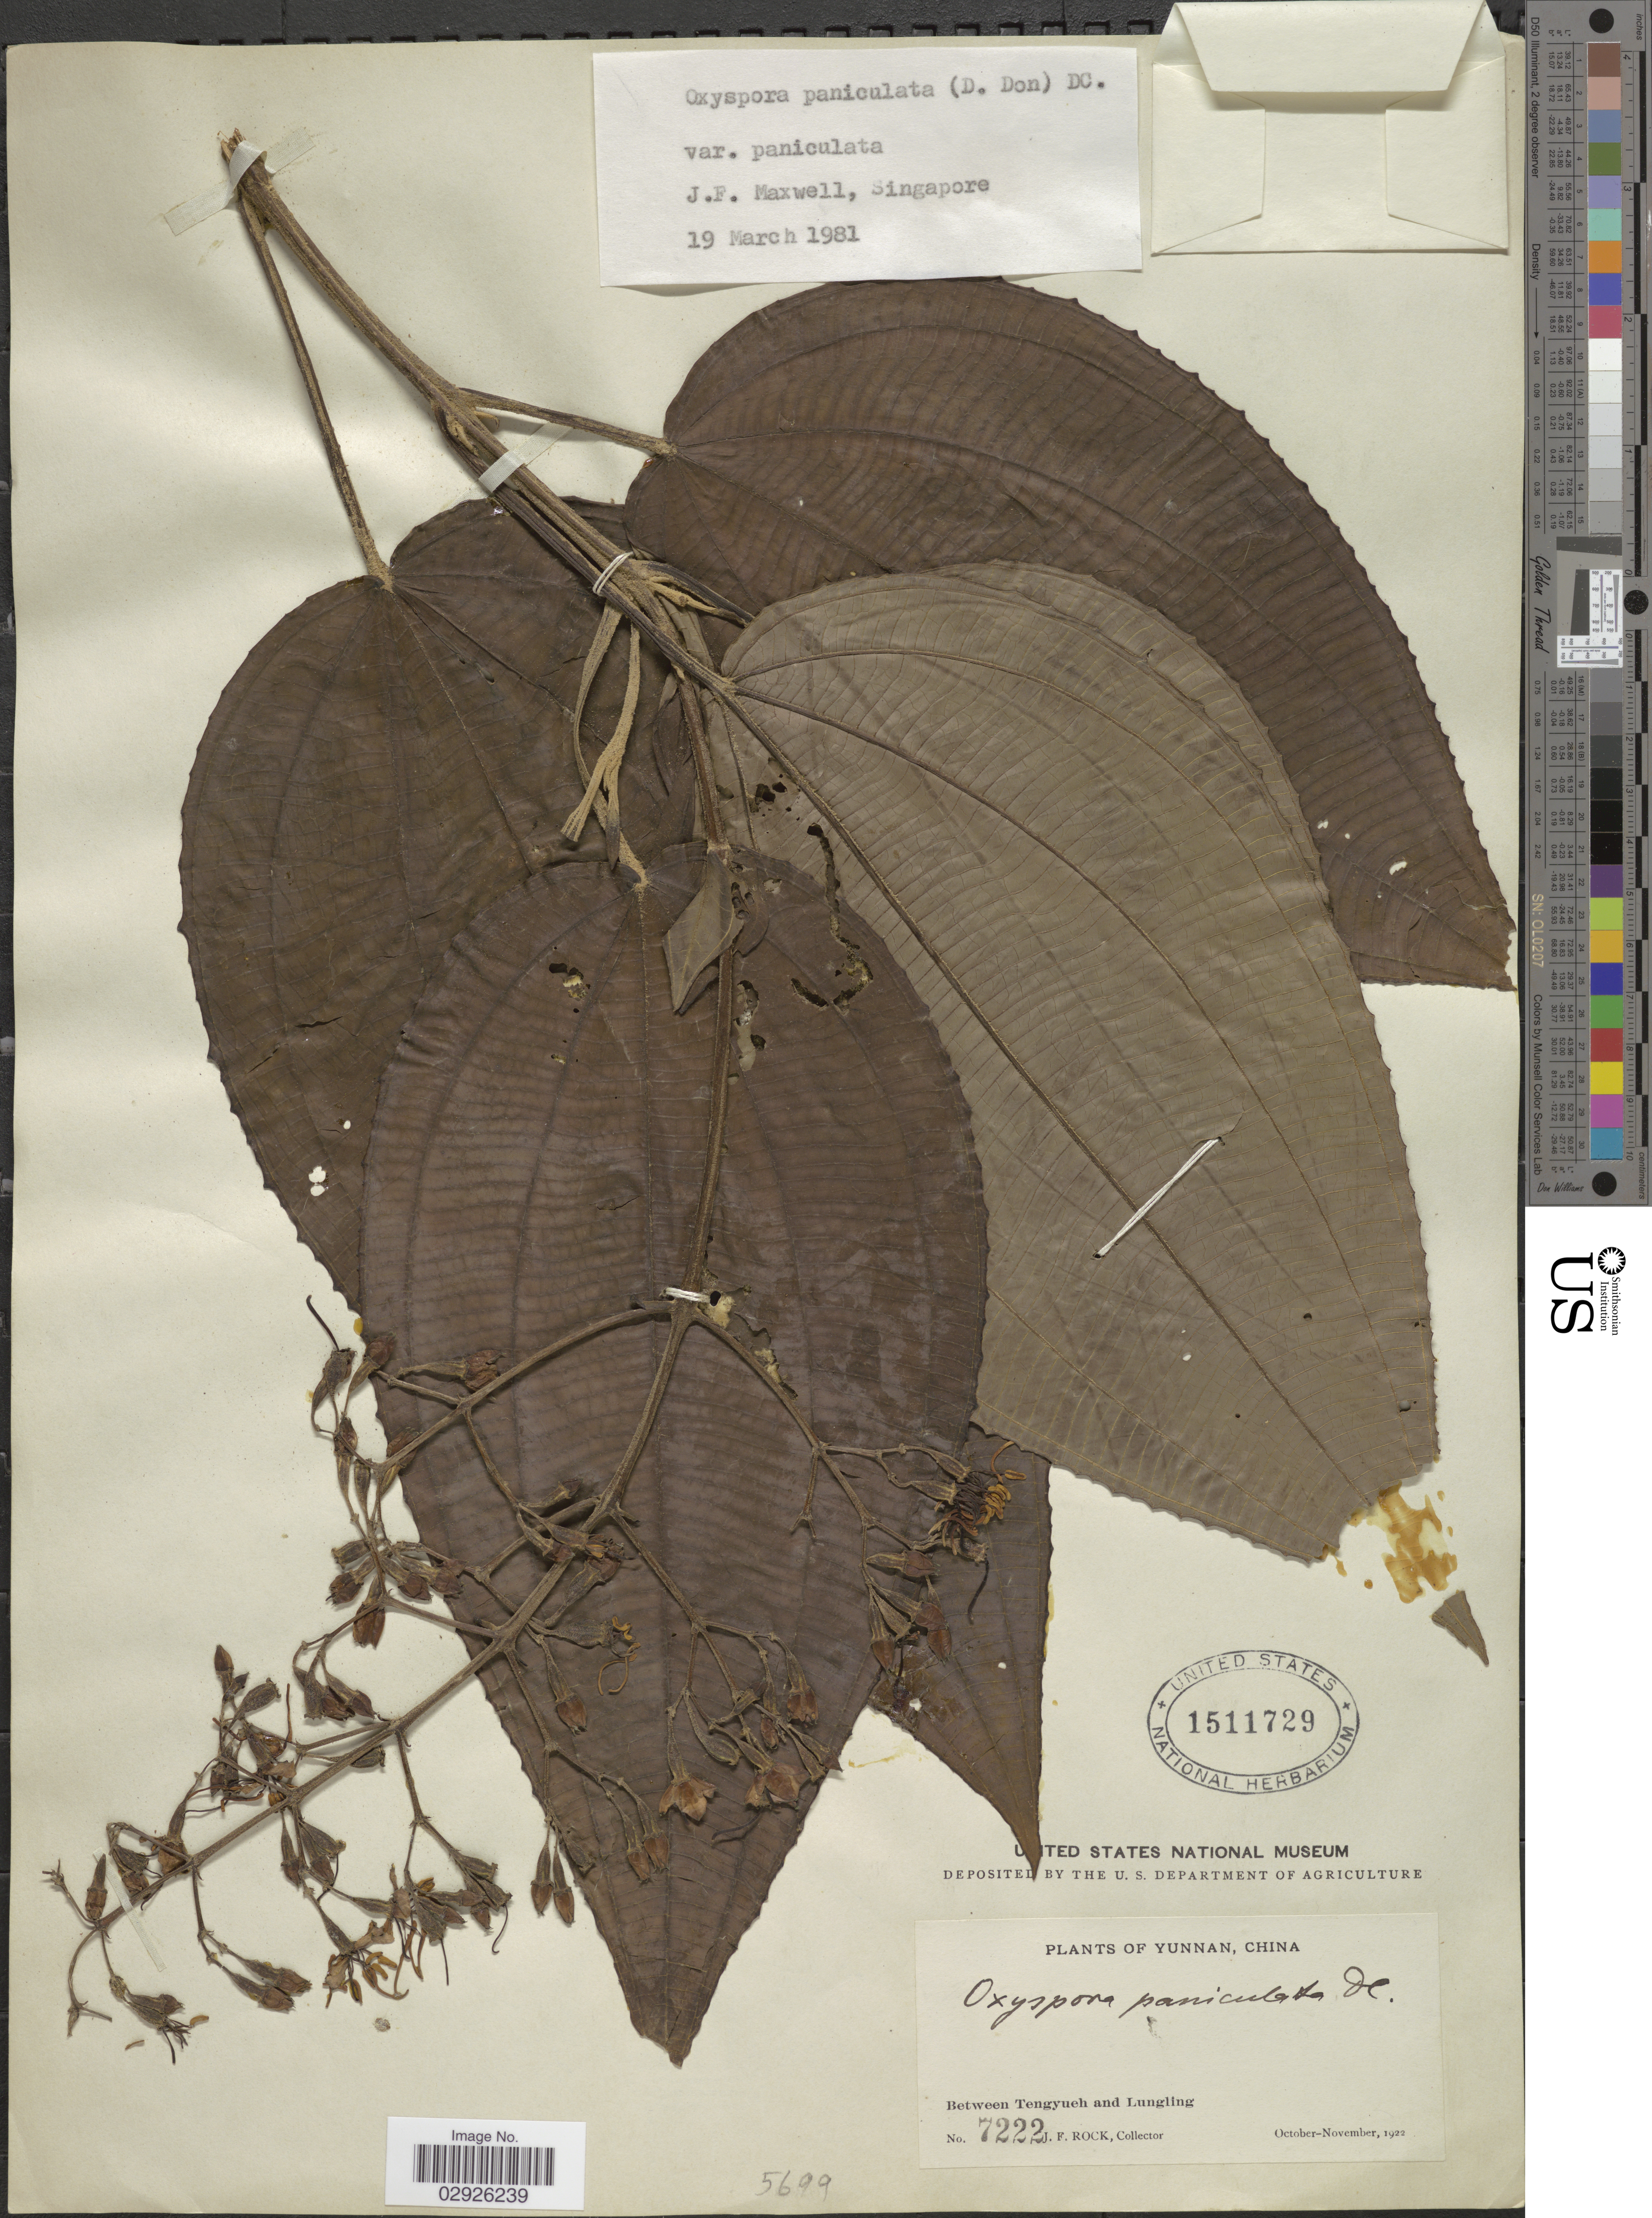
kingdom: Plantae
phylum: Tracheophyta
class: Magnoliopsida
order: Myrtales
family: Melastomataceae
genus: Oxyspora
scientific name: Oxyspora paniculata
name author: (D. Don) DC.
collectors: J. Rock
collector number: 7222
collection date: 1922-10/1922-11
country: China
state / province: Yunnan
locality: Between Tengyueh and Lungling.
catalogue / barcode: US 1511729